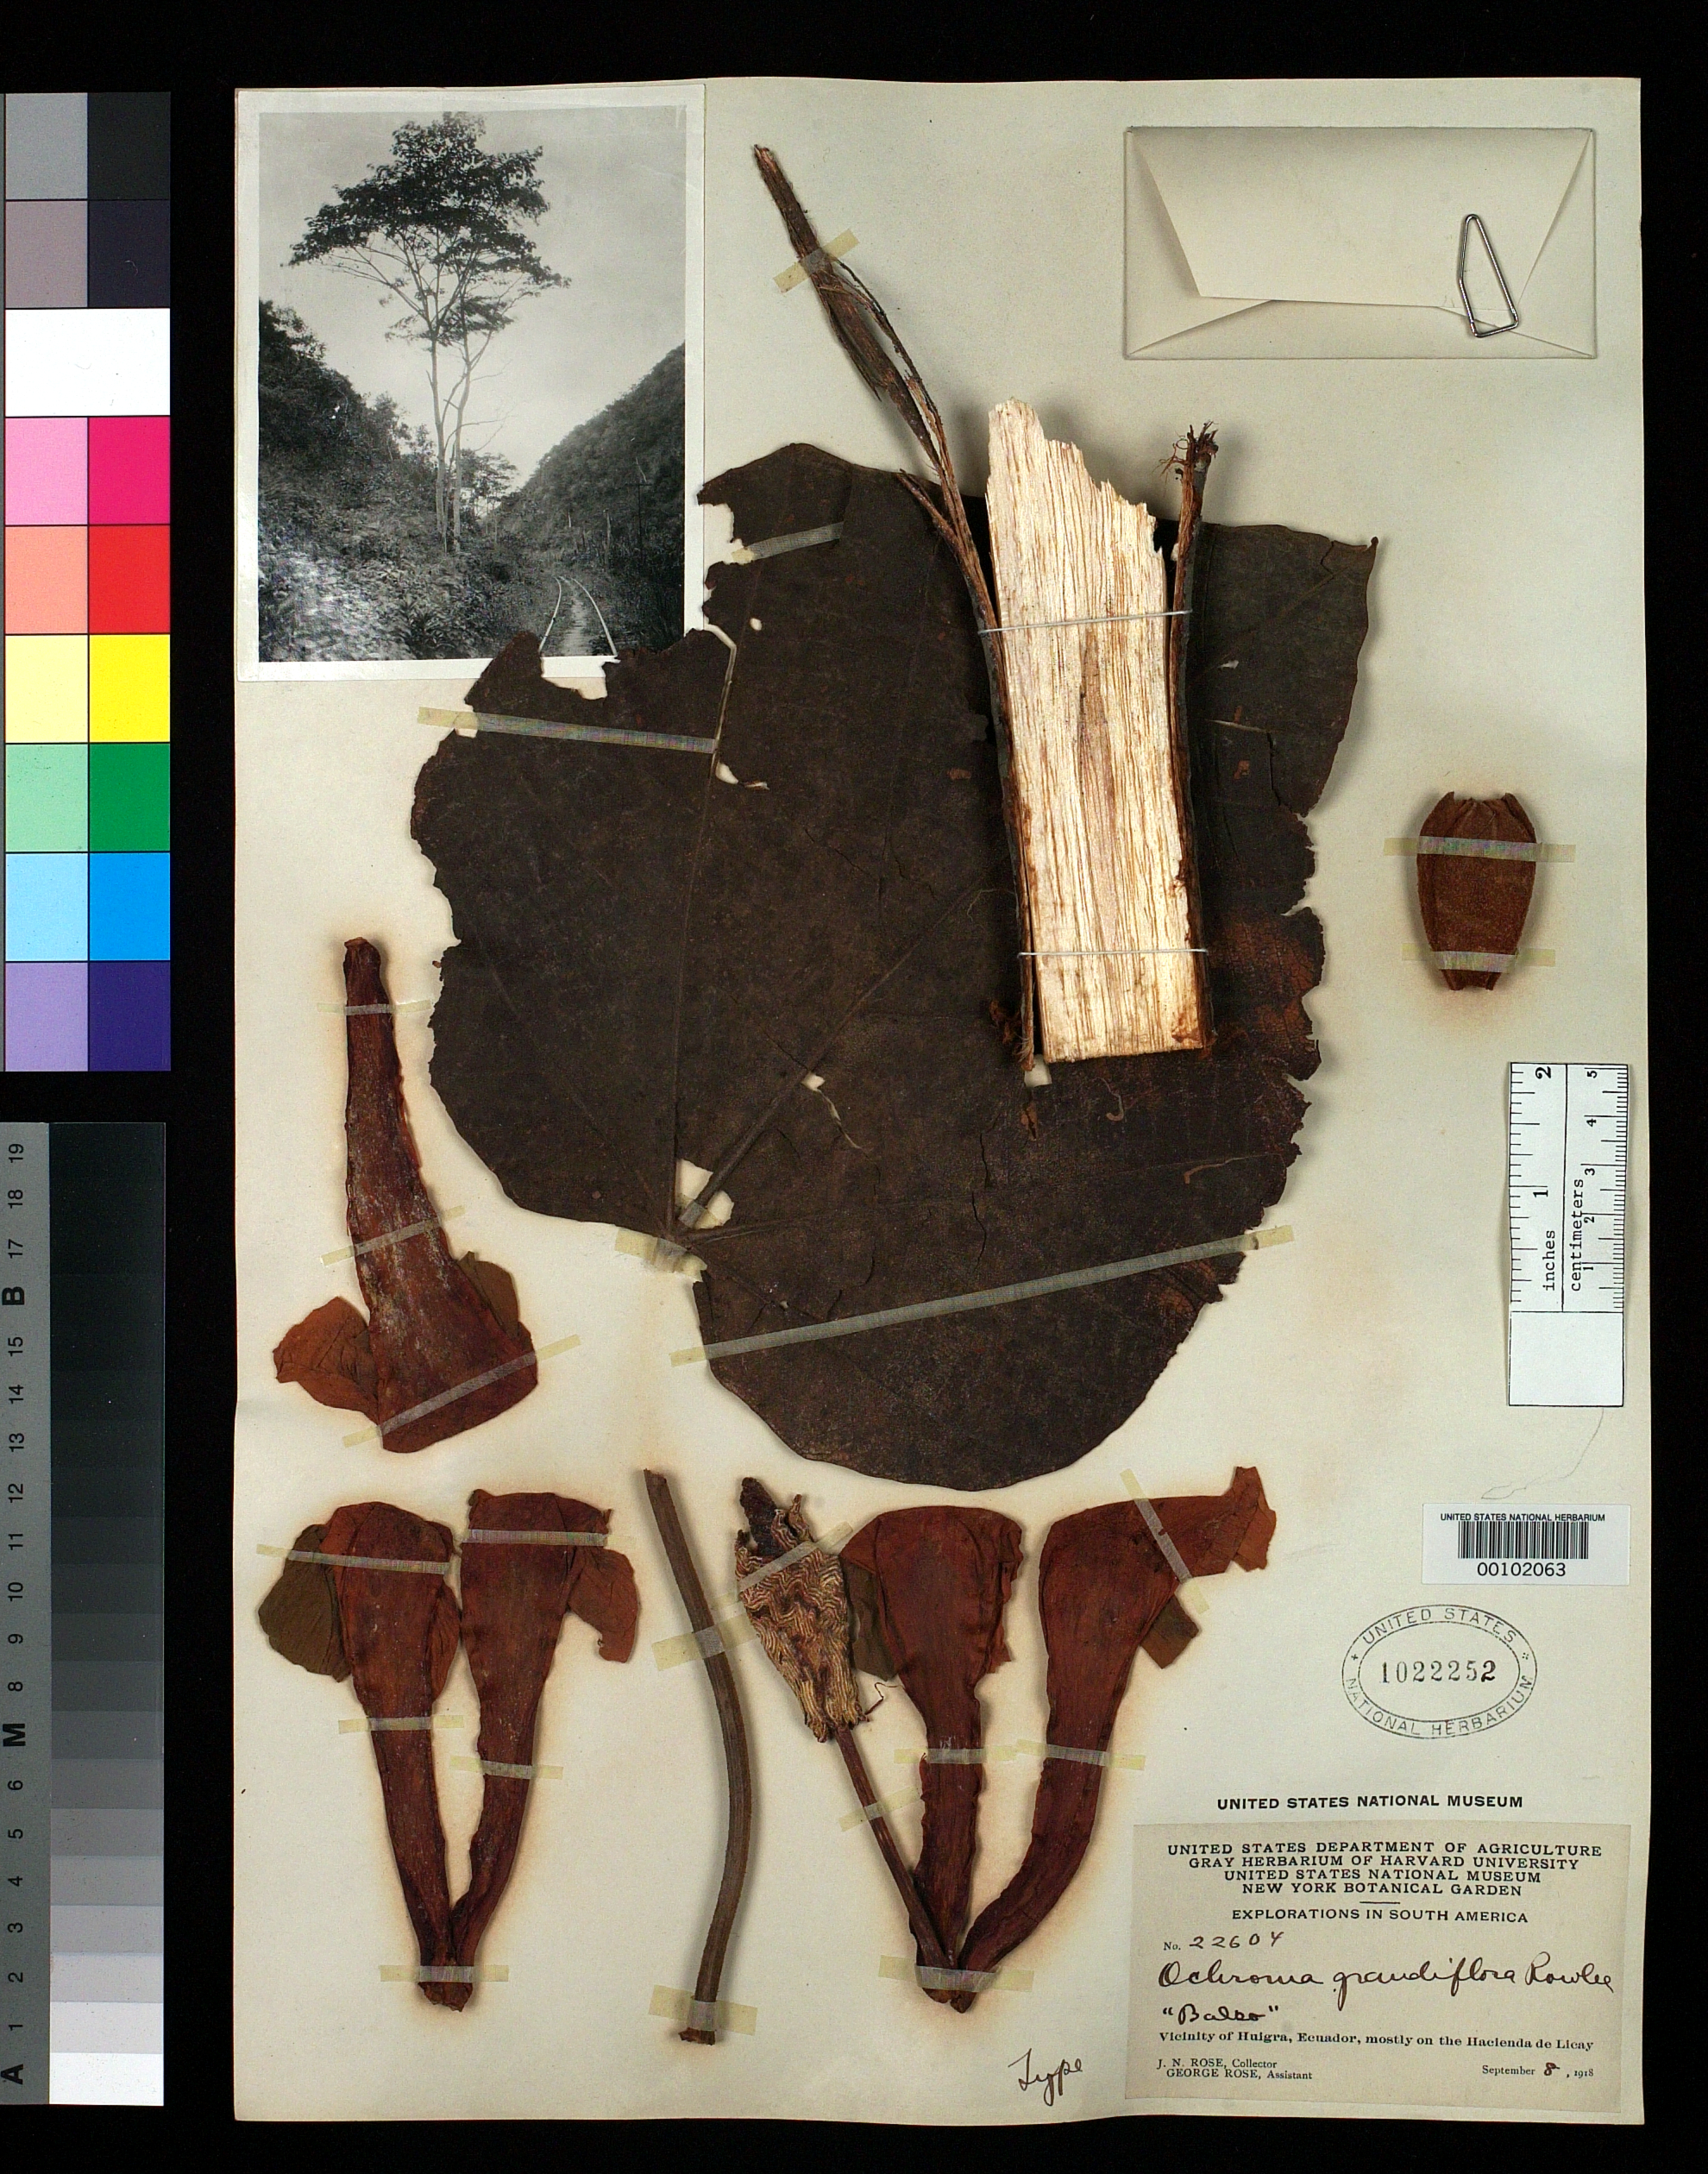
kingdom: Plantae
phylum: Tracheophyta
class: Magnoliopsida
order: Malvales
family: Malvaceae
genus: Ochroma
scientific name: Ochroma grandiflora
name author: Rowlee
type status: Holotype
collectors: J. N. Rose & G. Rose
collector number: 22604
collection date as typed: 08 Sep 1918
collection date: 1918-09-08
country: Ecuador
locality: Below Huigra, Hacienda de Licay.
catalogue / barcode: US 1022252